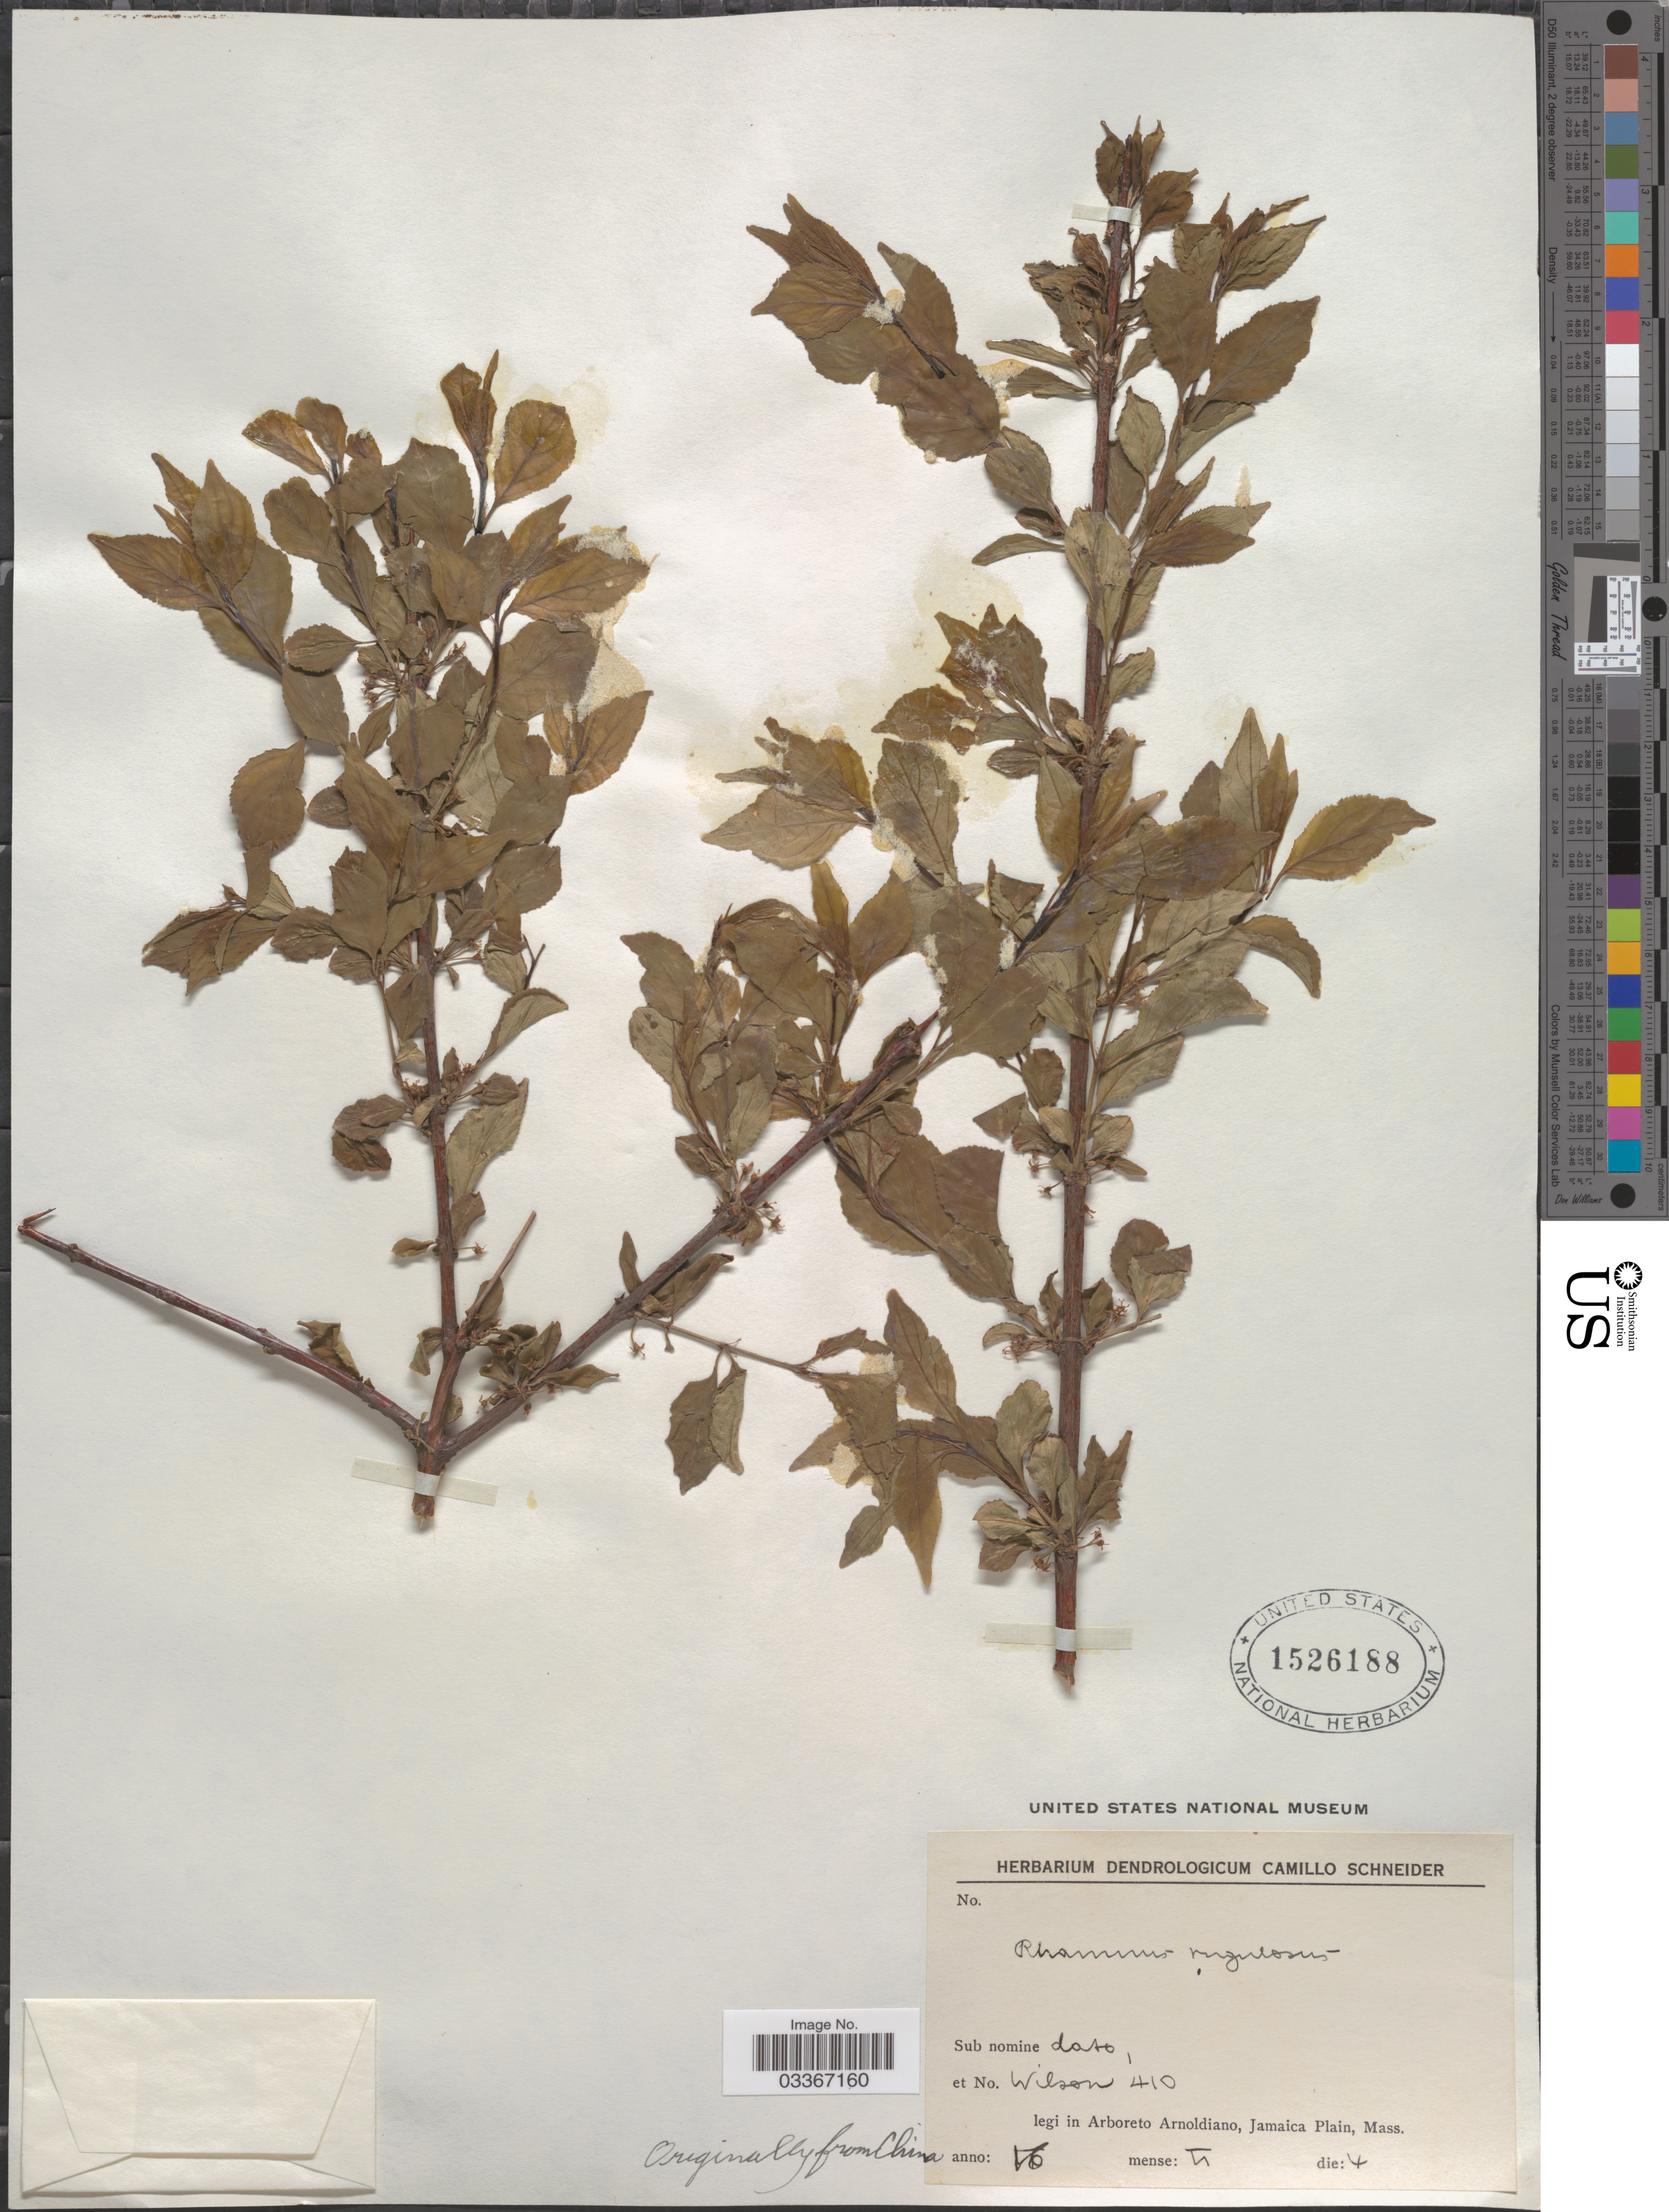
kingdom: Plantae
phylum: Tracheophyta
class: Magnoliopsida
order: Rosales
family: Rhamnaceae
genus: Rhamnus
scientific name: Rhamnus rugulosa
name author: Hemsl.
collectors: Wilson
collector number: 410?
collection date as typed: Transcribed d/m/y: 4/5/26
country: United States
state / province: Massachusetts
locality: In Arboreto Arnoldiano, Jamaica Plain.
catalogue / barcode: US 1526188